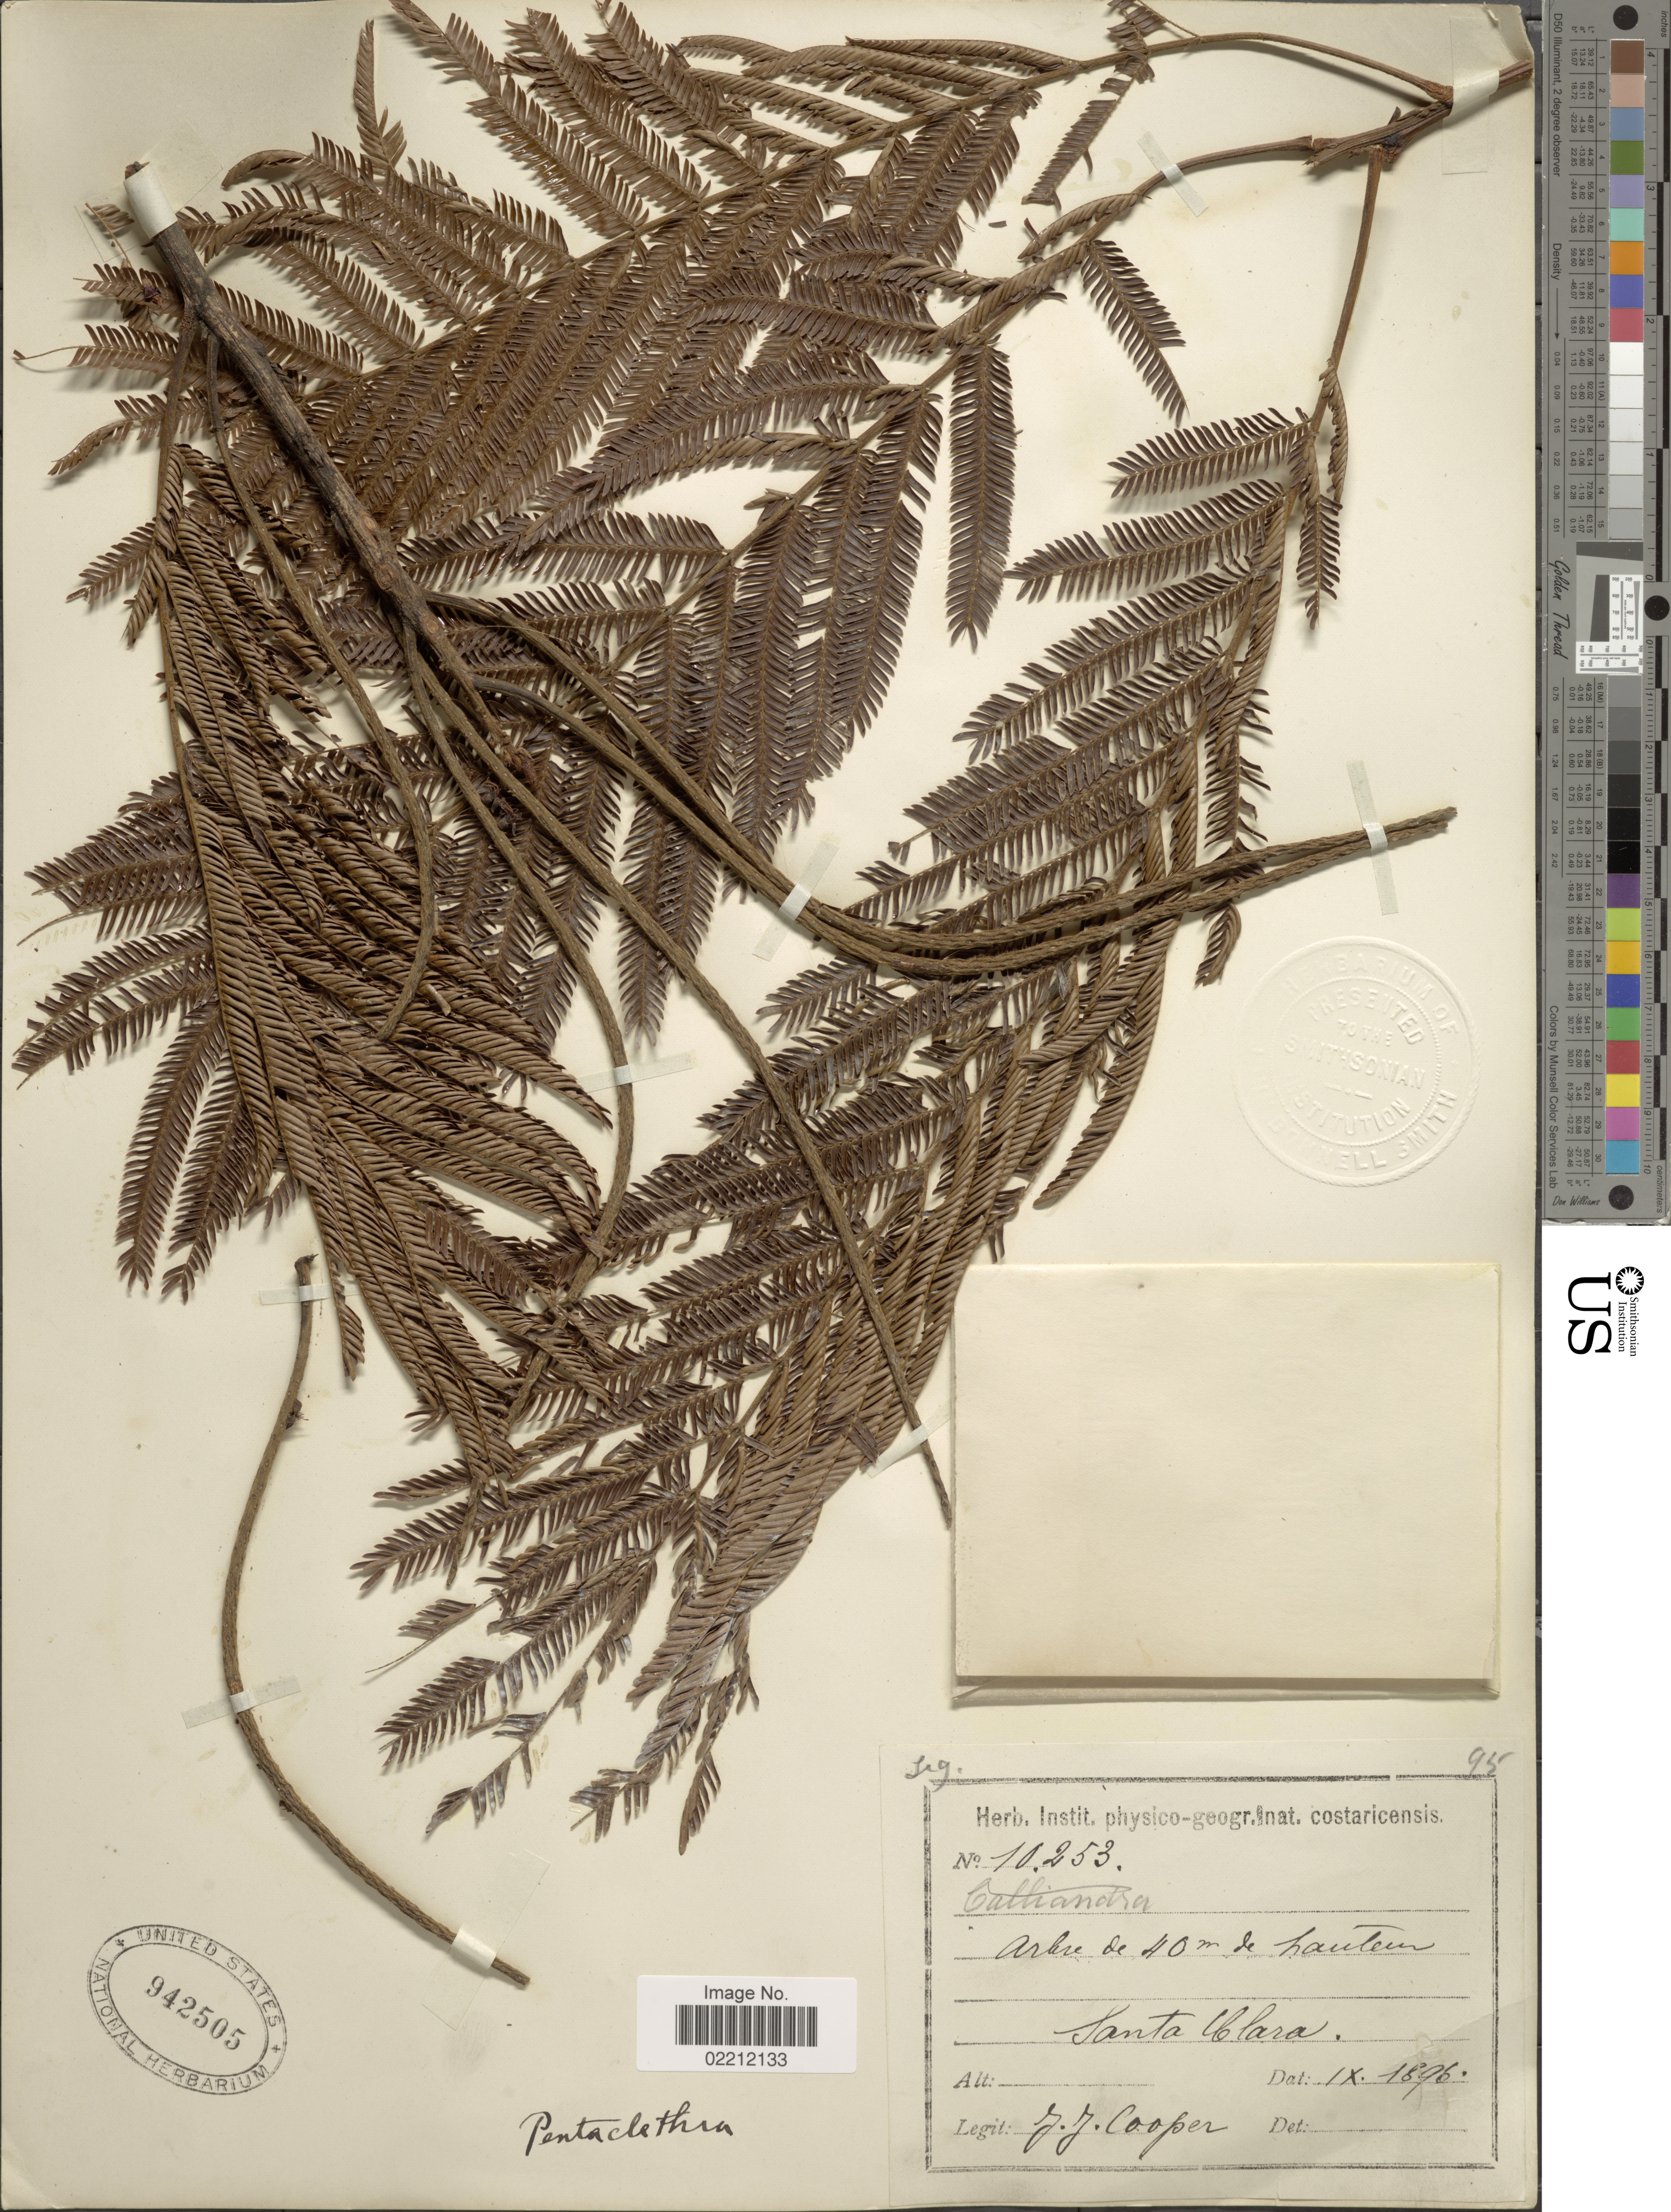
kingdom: Plantae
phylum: Tracheophyta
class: Magnoliopsida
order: Fabales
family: Fabaceae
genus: Pentaclethra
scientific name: Pentaclethra macroloba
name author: (Willd.) Kuntze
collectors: J. J. Cooper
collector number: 10253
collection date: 1896-09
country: Costa Rica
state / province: Guanacaste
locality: Santa Clara.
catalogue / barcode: US 942505